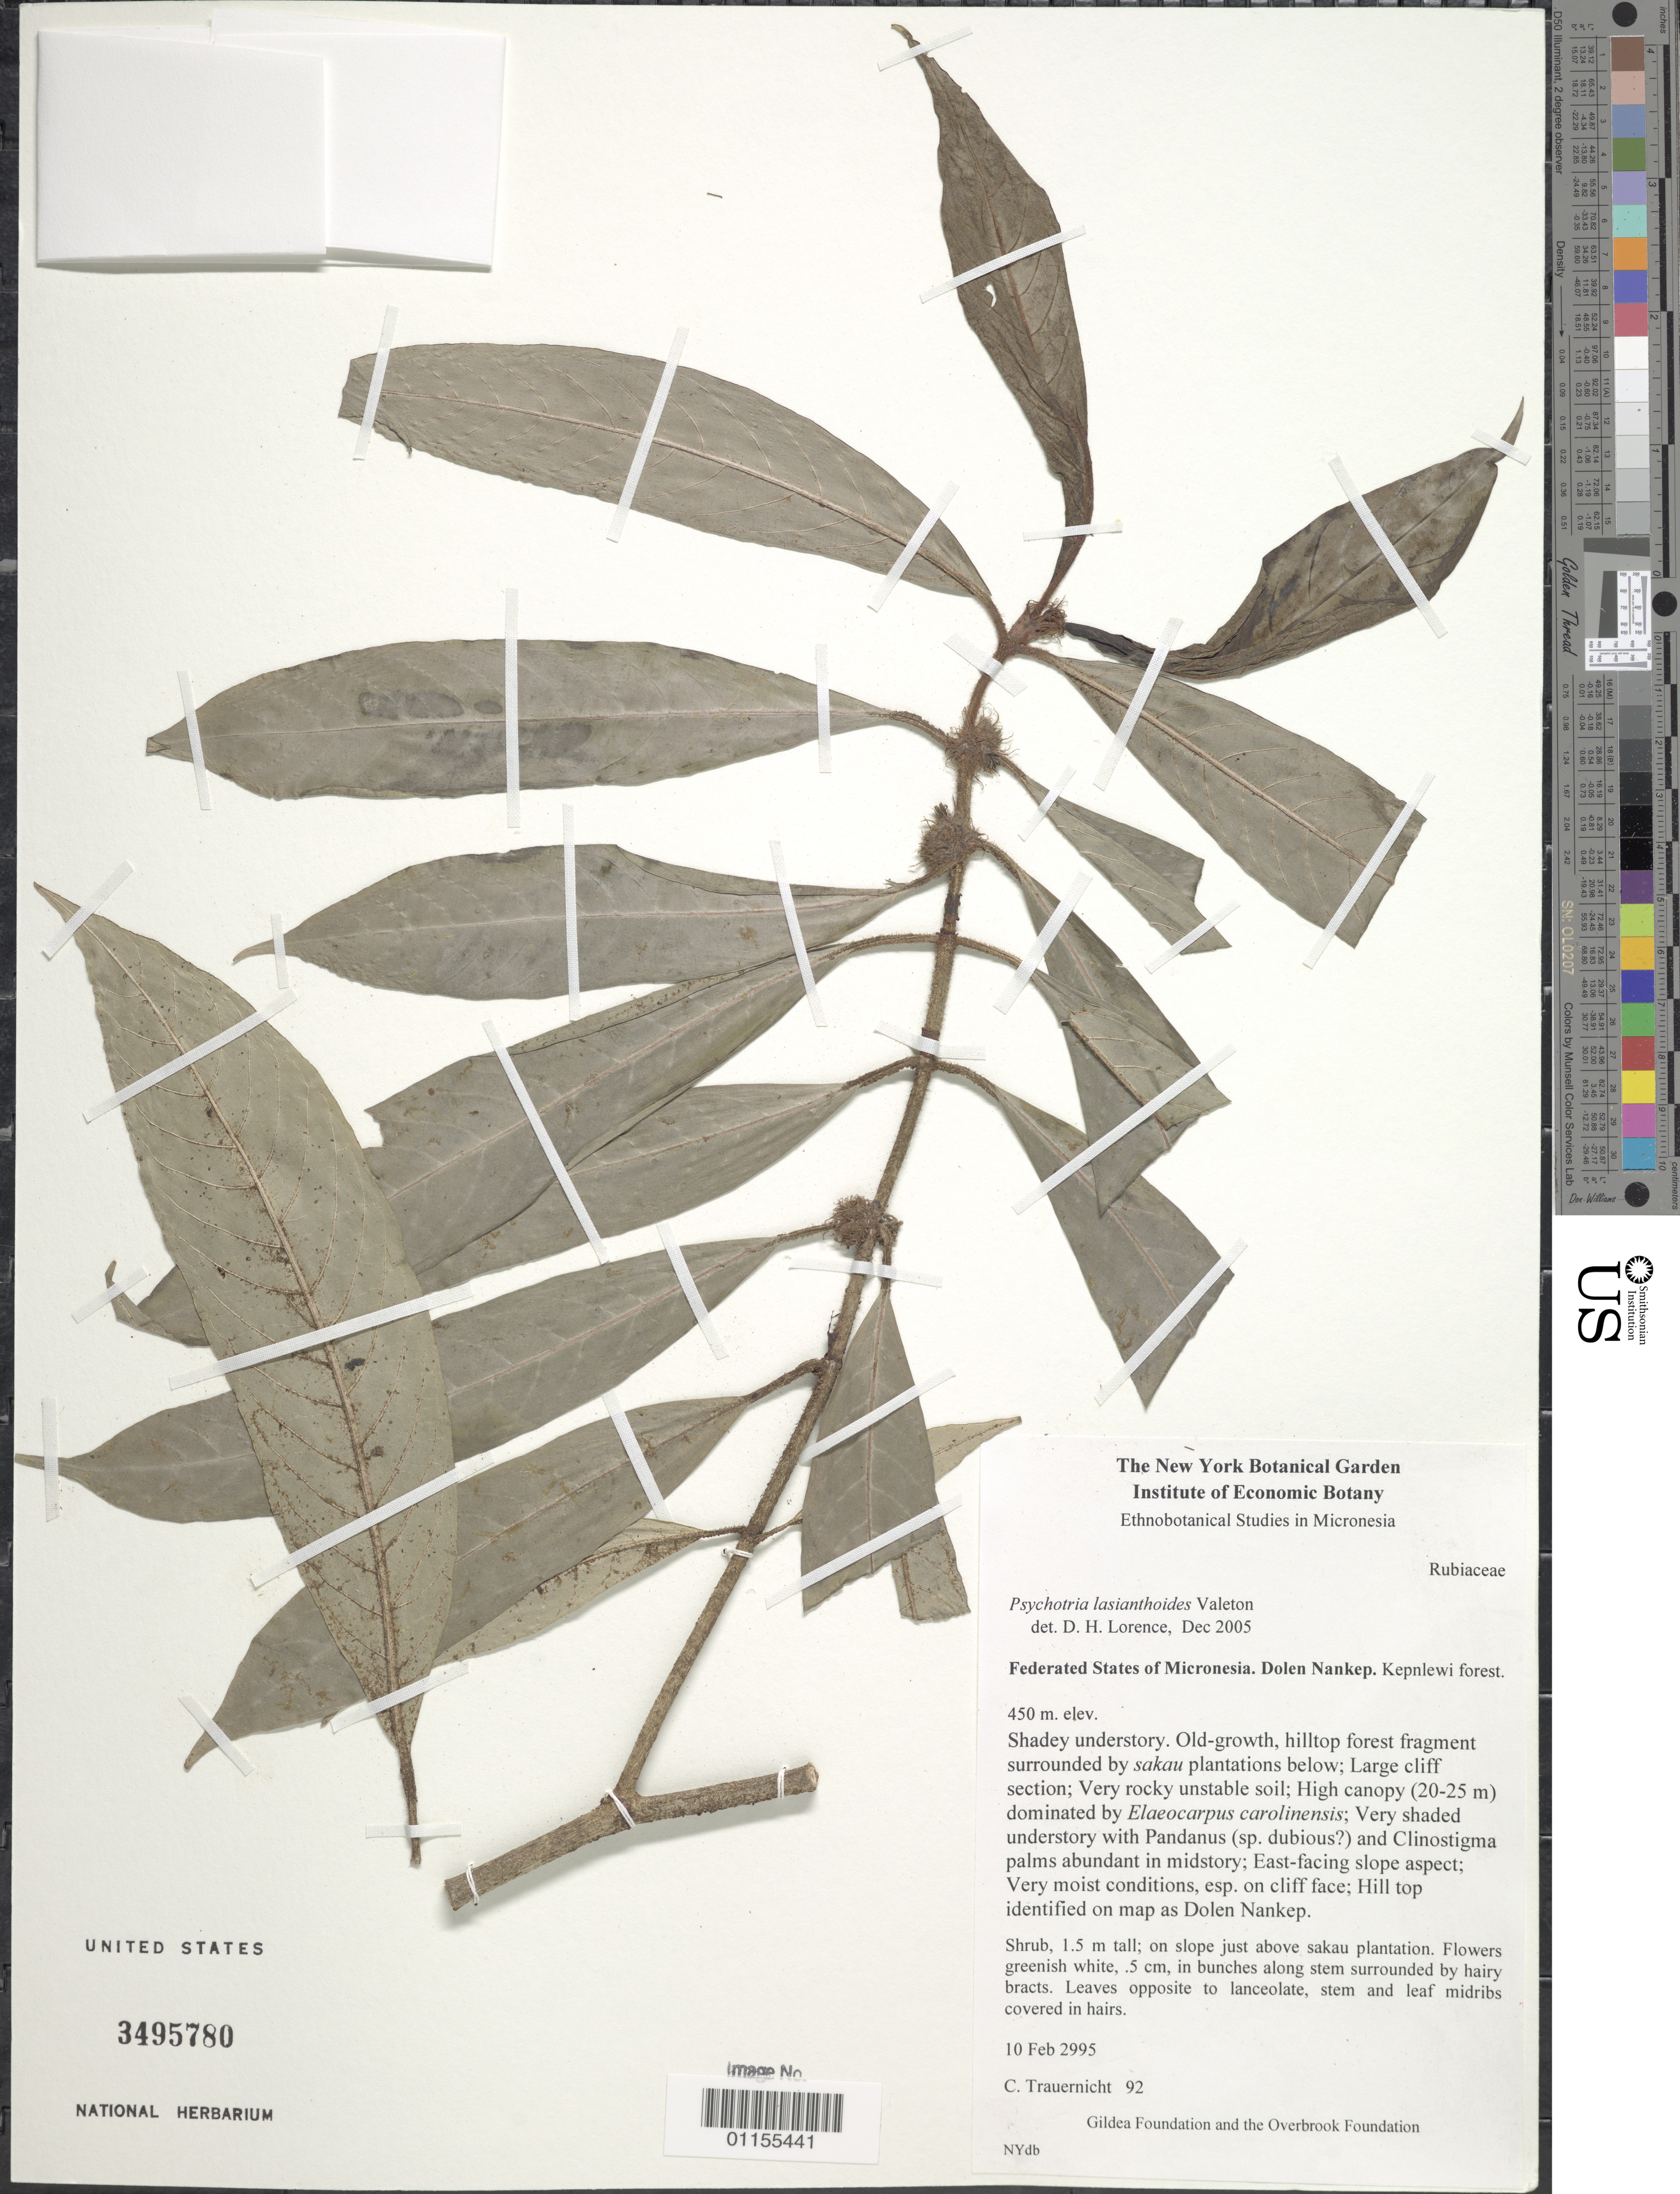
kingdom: Plantae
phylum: Tracheophyta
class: Magnoliopsida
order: Gentianales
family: Rubiaceae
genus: Psychotria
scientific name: Psychotria lasianthoides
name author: Valeton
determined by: Lorence, David H., (PTBG), National Tropical Botanical Garden (UNITED STATES)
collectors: C. Trauernicht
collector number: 92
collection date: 1995-02-10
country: Micronesia, Federated States of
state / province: Pohnpei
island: Pohnpei [Ponape]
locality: hill top indentified on map as Dolen Nankep.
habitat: Old growth hilltop forest fragment. very shaded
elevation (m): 450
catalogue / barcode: US 3495780